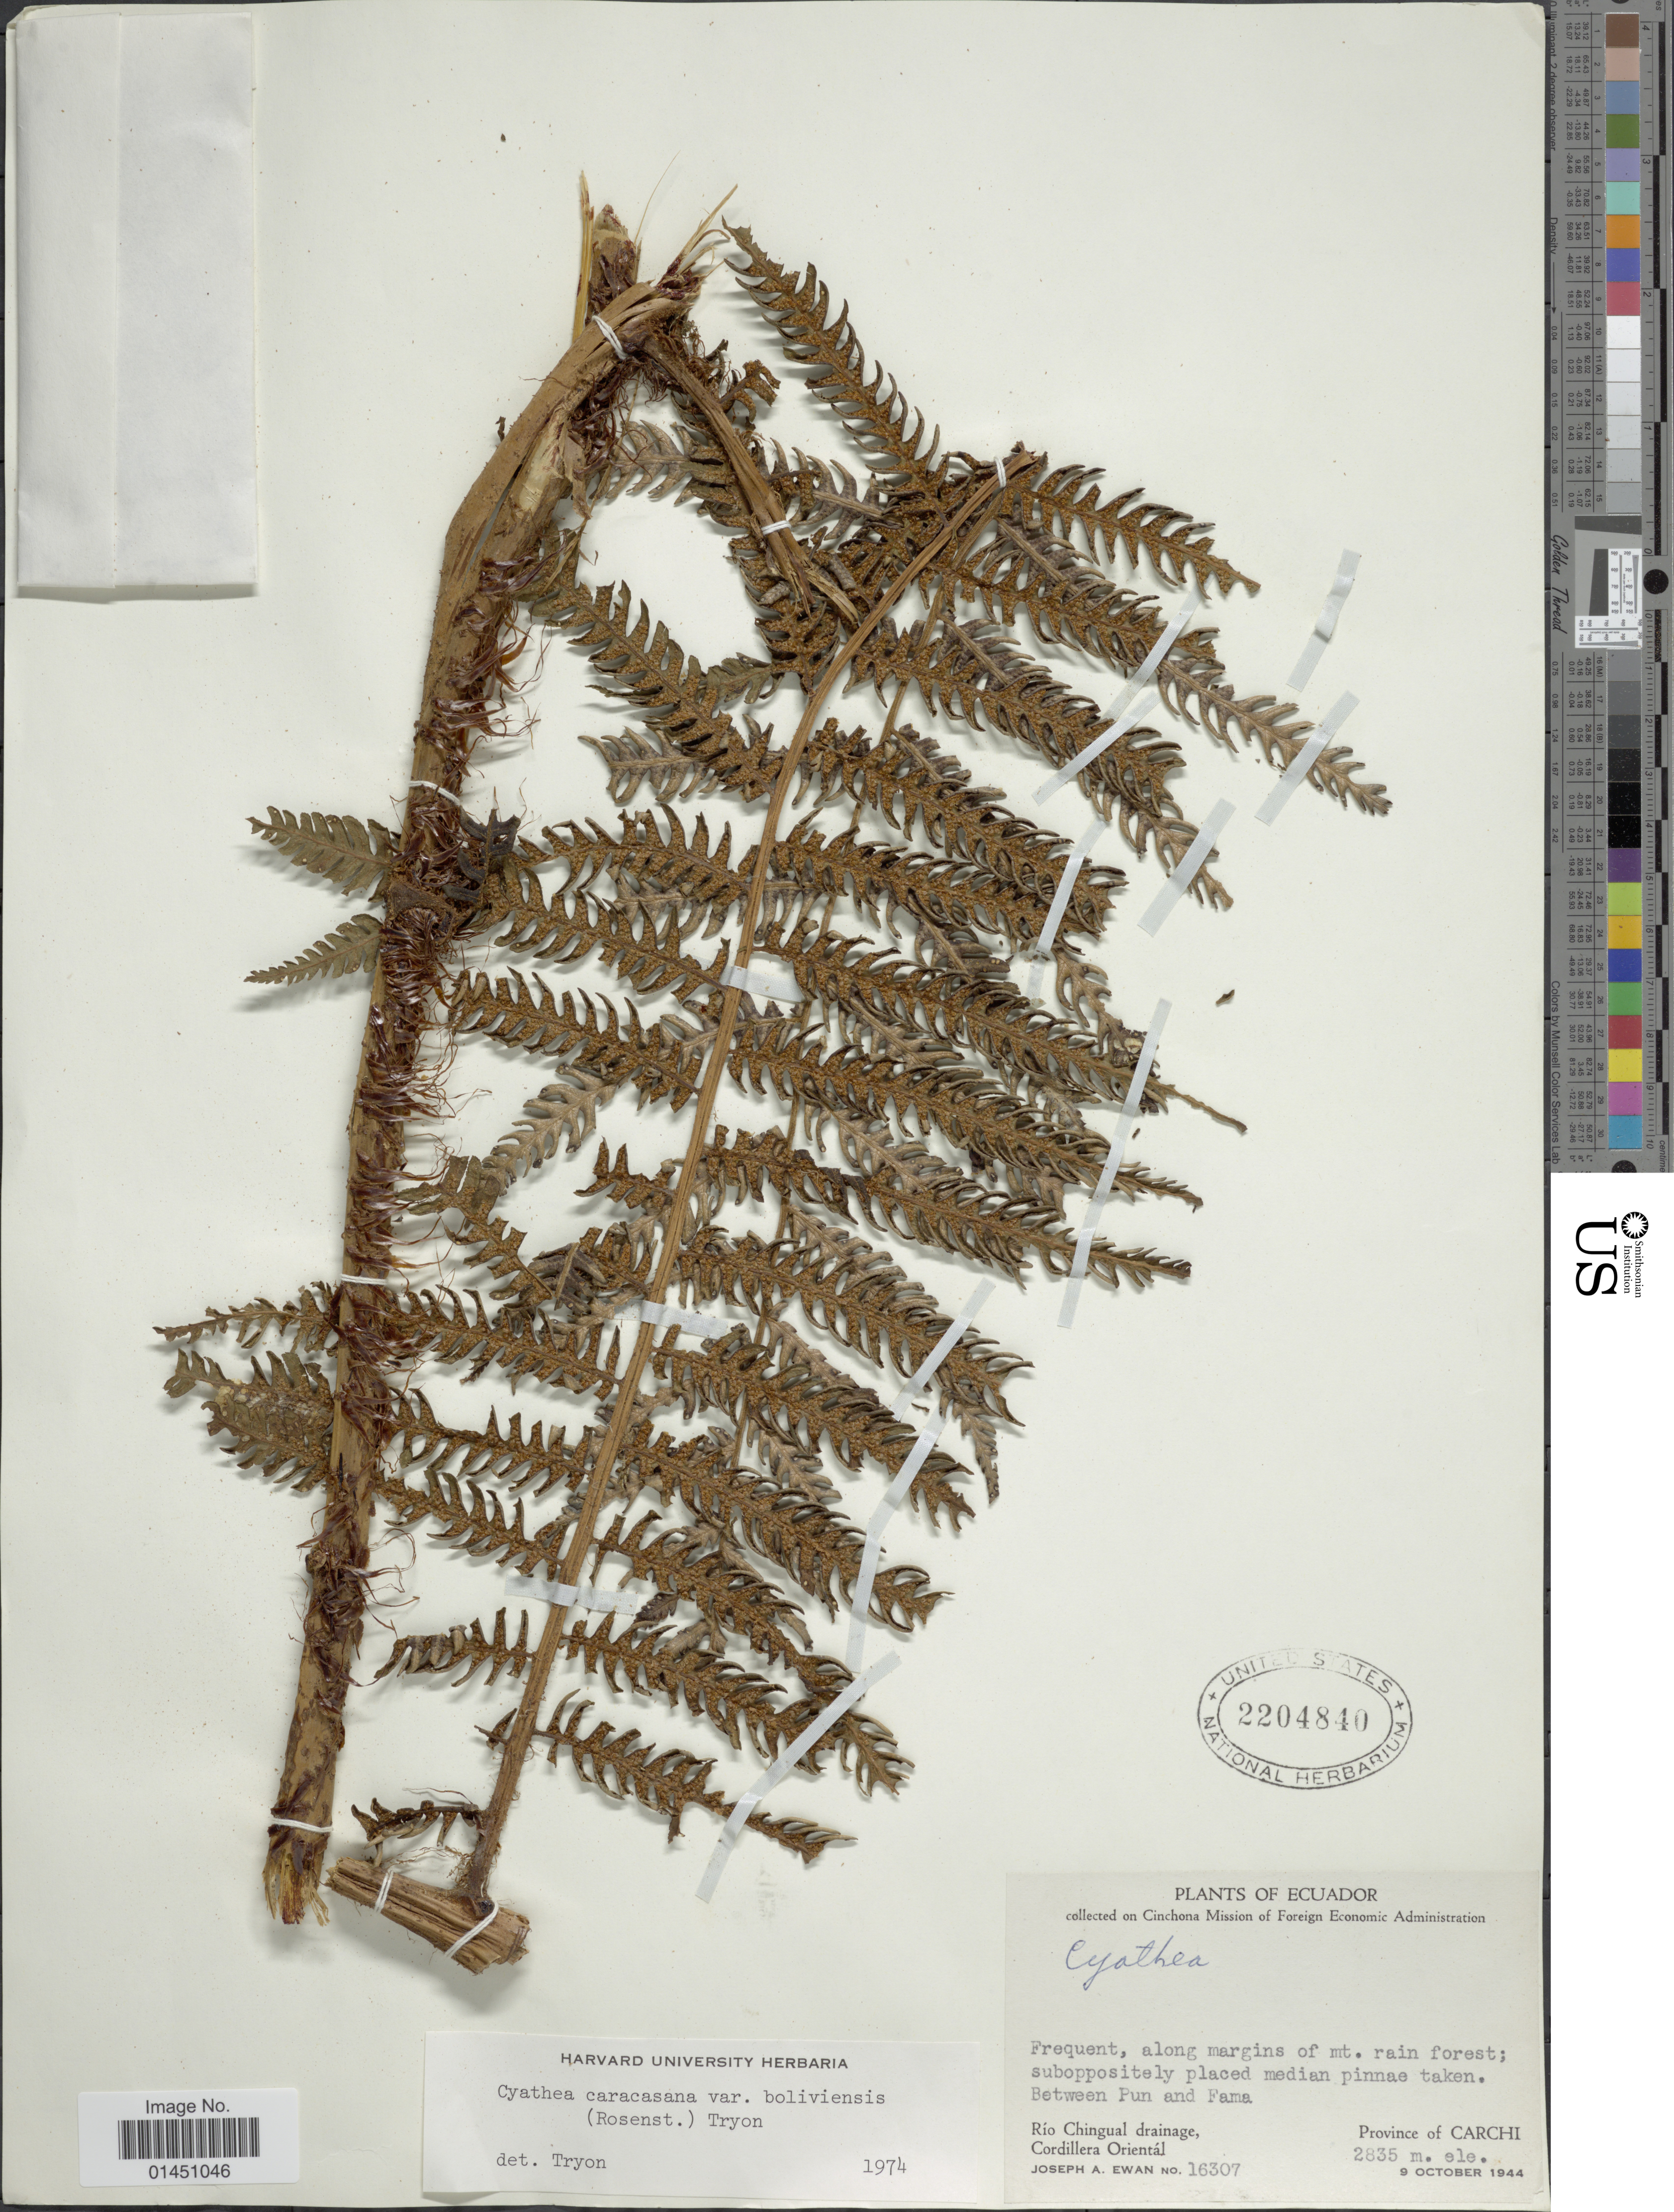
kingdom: Plantae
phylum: Tracheophyta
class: Polypodiopsida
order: Cyatheales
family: Cyatheaceae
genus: Cyathea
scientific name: Cyathea caracasana var. boliviensis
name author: (Rosenst.) R.M. Tryon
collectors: J. A. Ewan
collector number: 16307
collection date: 1944-10-09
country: Ecuador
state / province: Carchi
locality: Between Pun and Fama, Rio Chingual drainage, Cordillera Oriental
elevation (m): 2835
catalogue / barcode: US 2204840